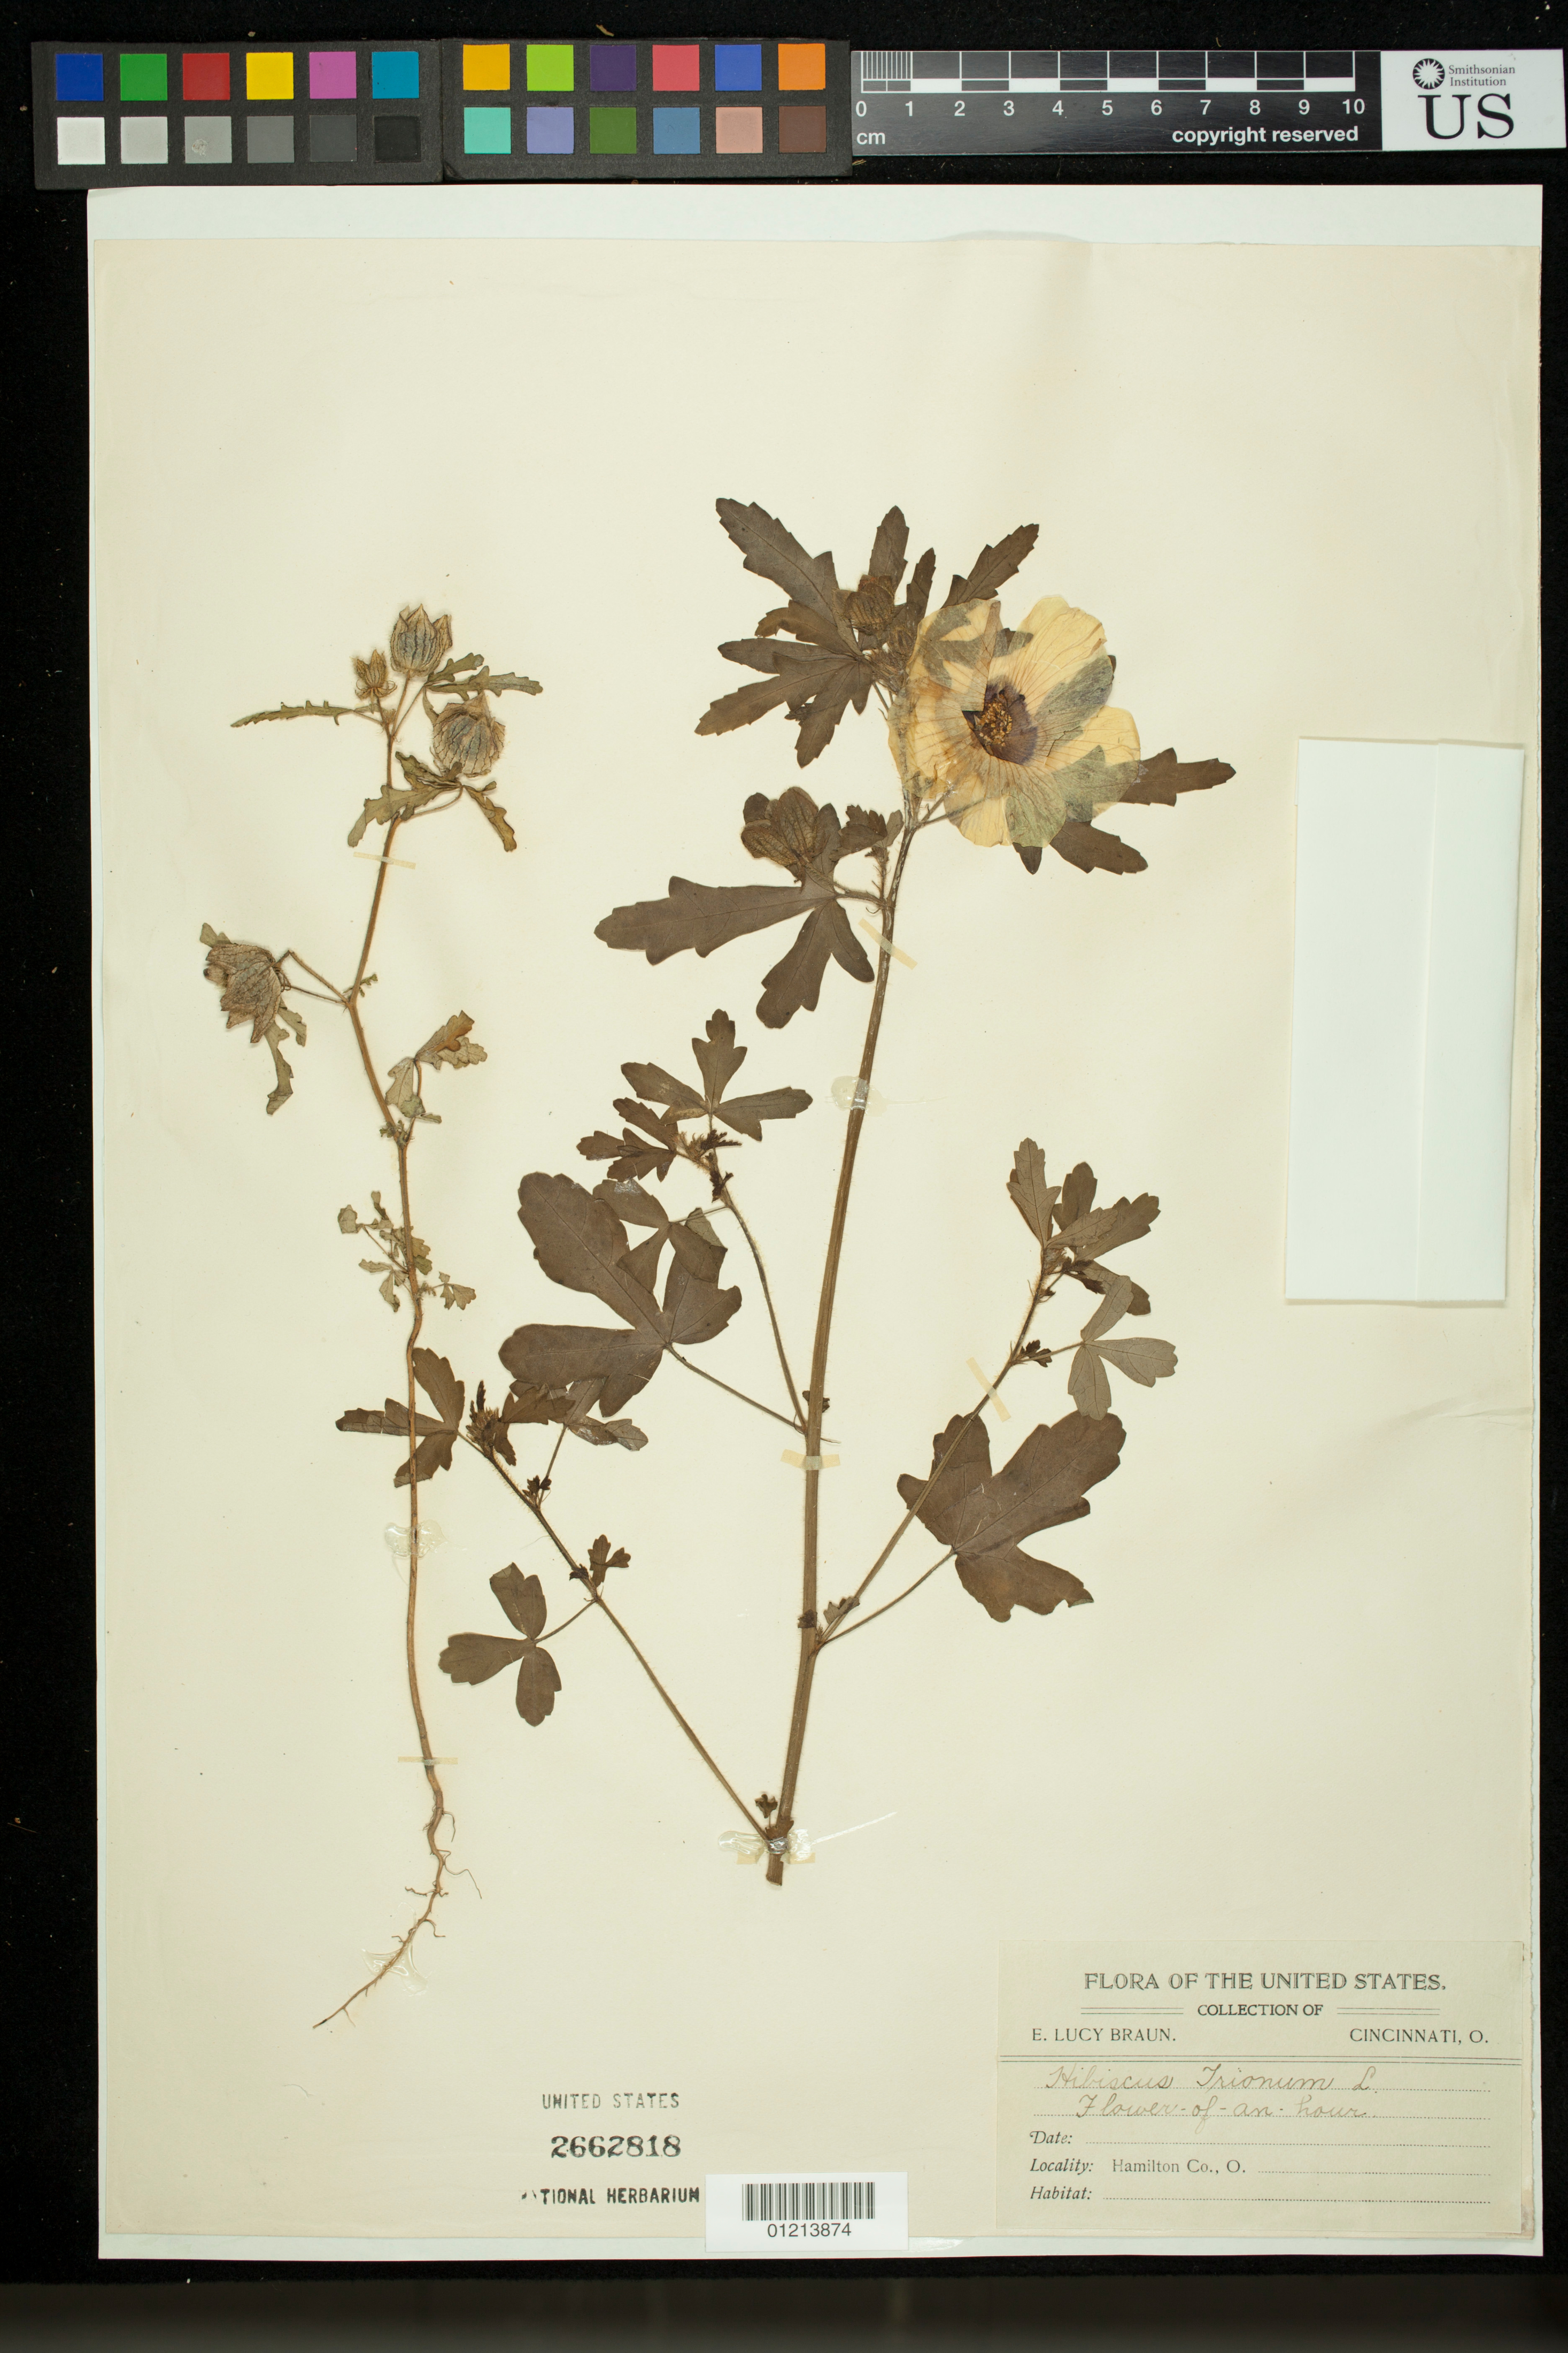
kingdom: Plantae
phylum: Tracheophyta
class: Magnoliopsida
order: Malvales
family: Malvaceae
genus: Hibiscus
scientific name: Hibiscus trionum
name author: L.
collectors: E. L. Braun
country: United States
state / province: Ohio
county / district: Hamilton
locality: Hamilton Co., O.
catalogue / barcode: US 2662818